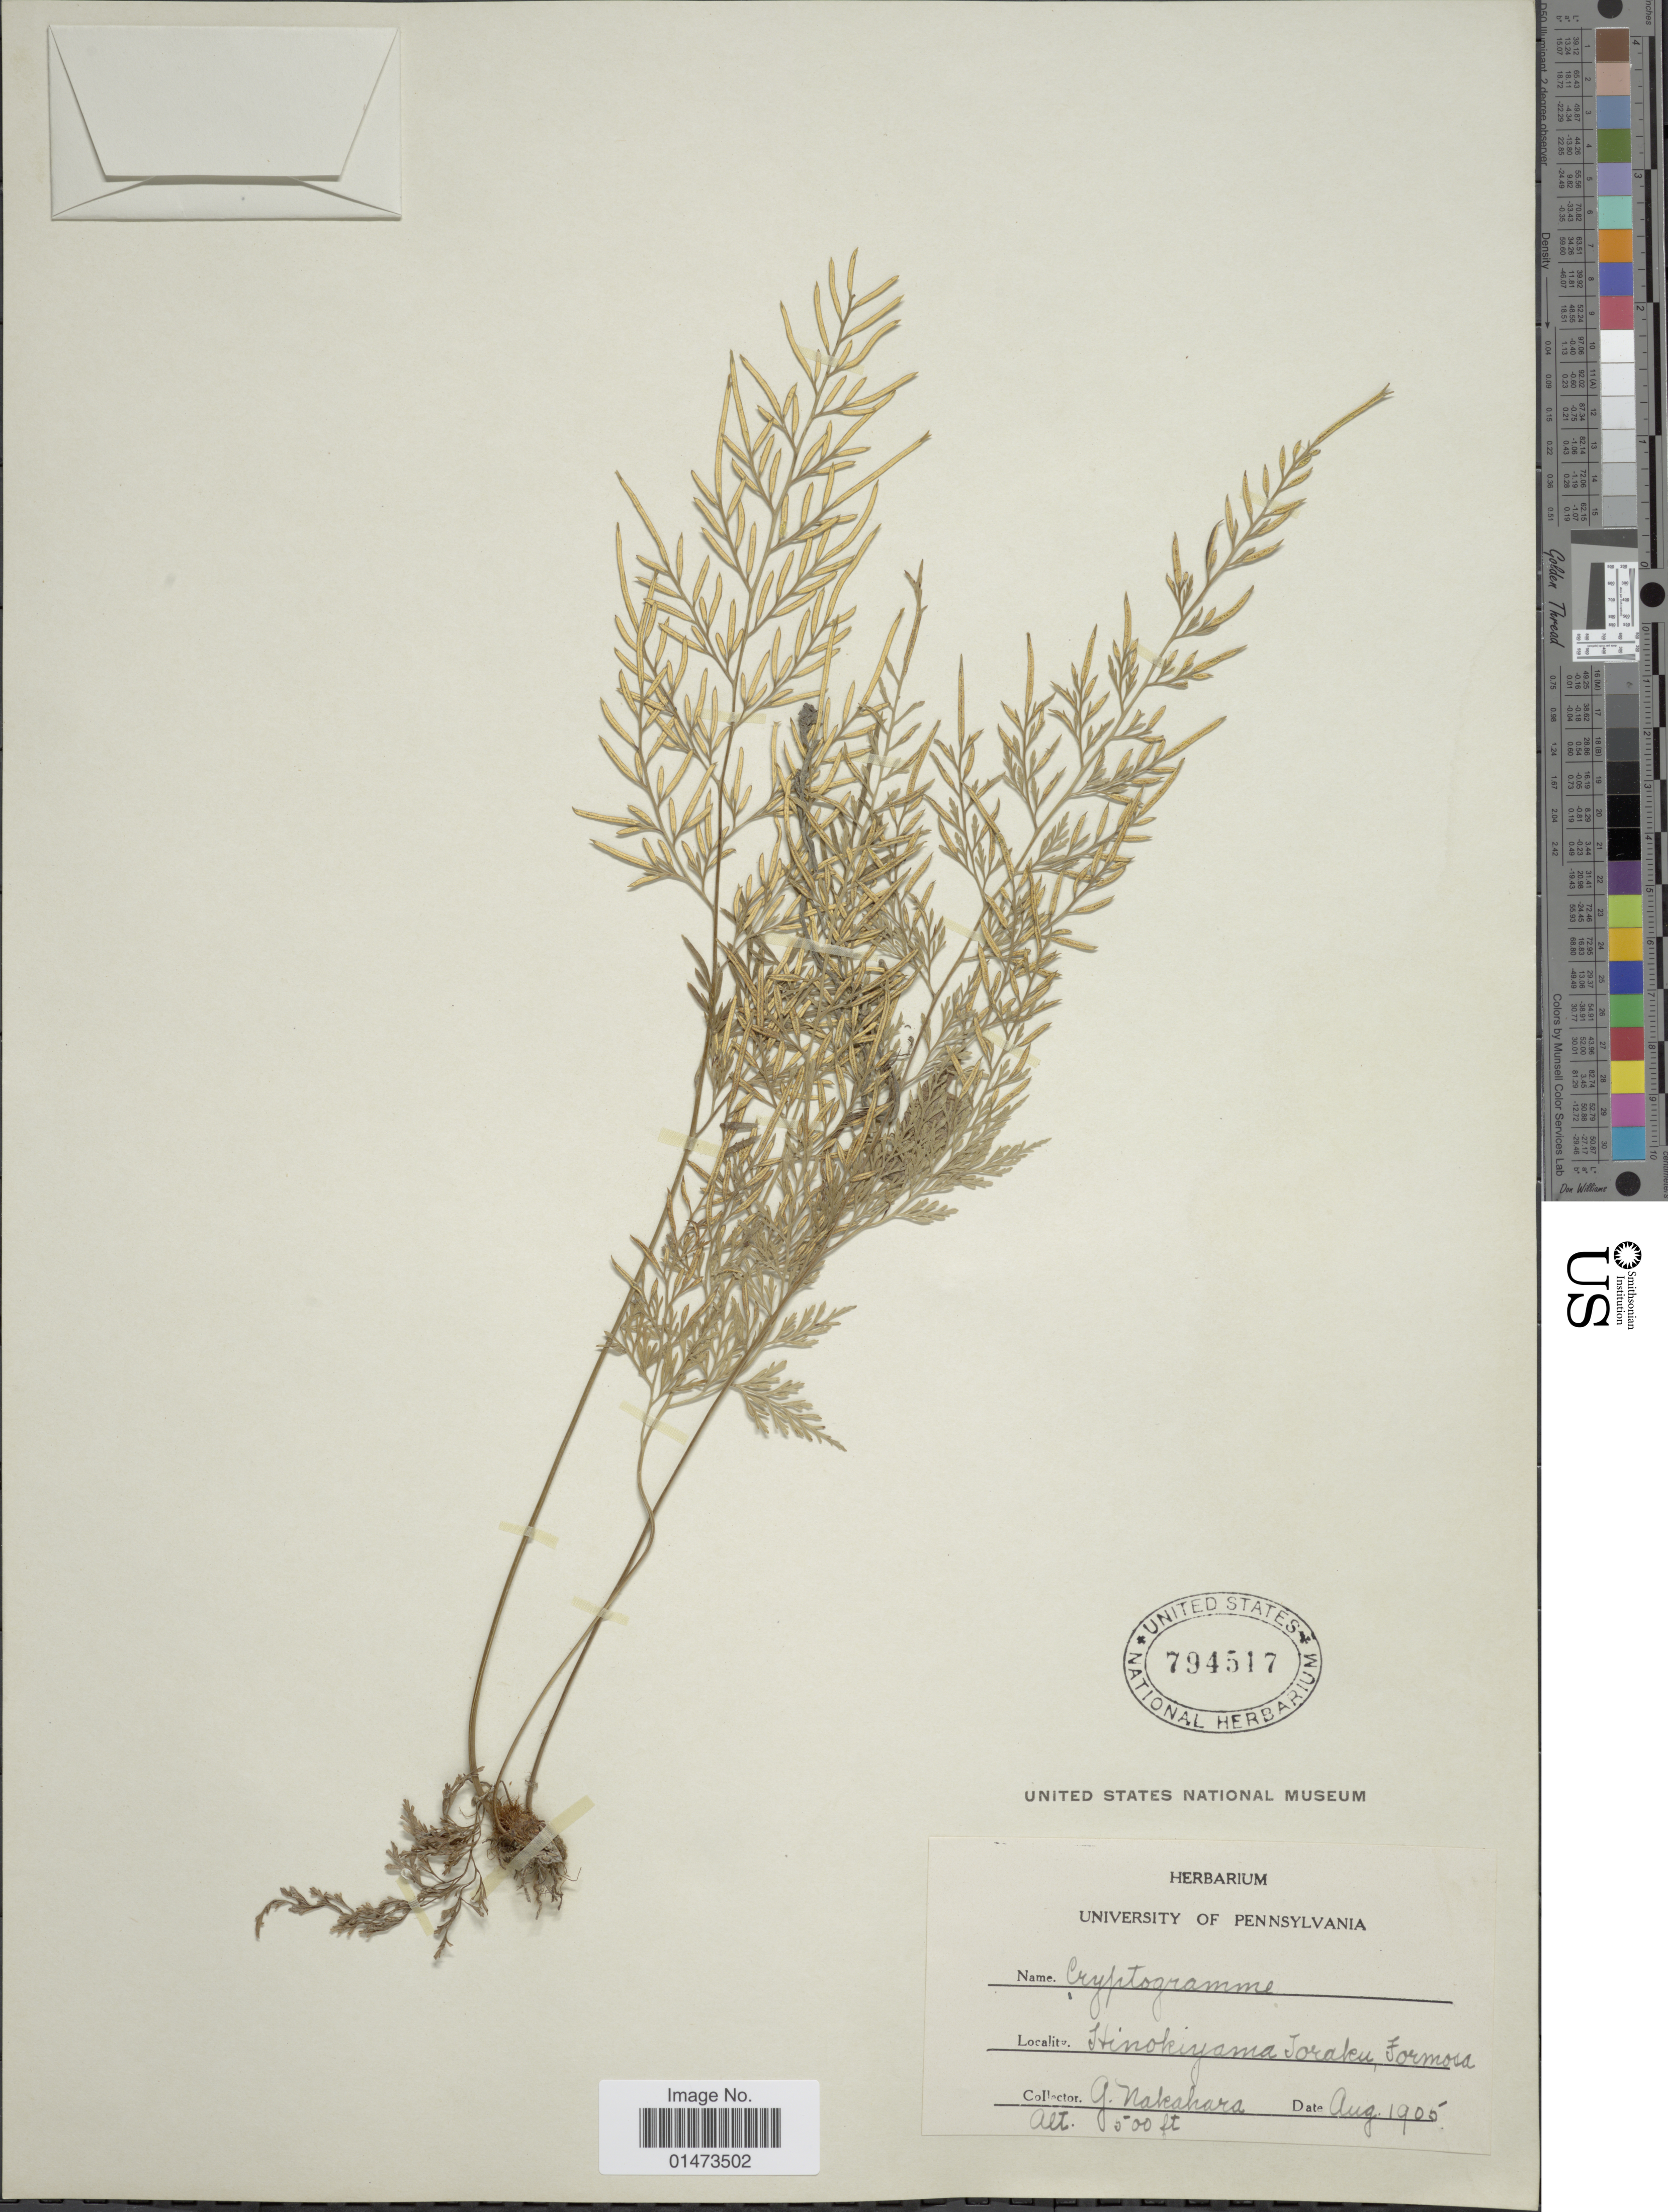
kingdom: Plantae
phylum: Tracheophyta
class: Polypodiopsida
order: Polypodiales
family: Pteridaceae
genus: Onychium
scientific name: Onychium siliculosum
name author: (Desv.) C. Chr.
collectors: G. Nakahara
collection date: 1905-08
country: Taiwan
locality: Hinokiyama Soraku, Formosa.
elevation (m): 152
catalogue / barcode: US 794517